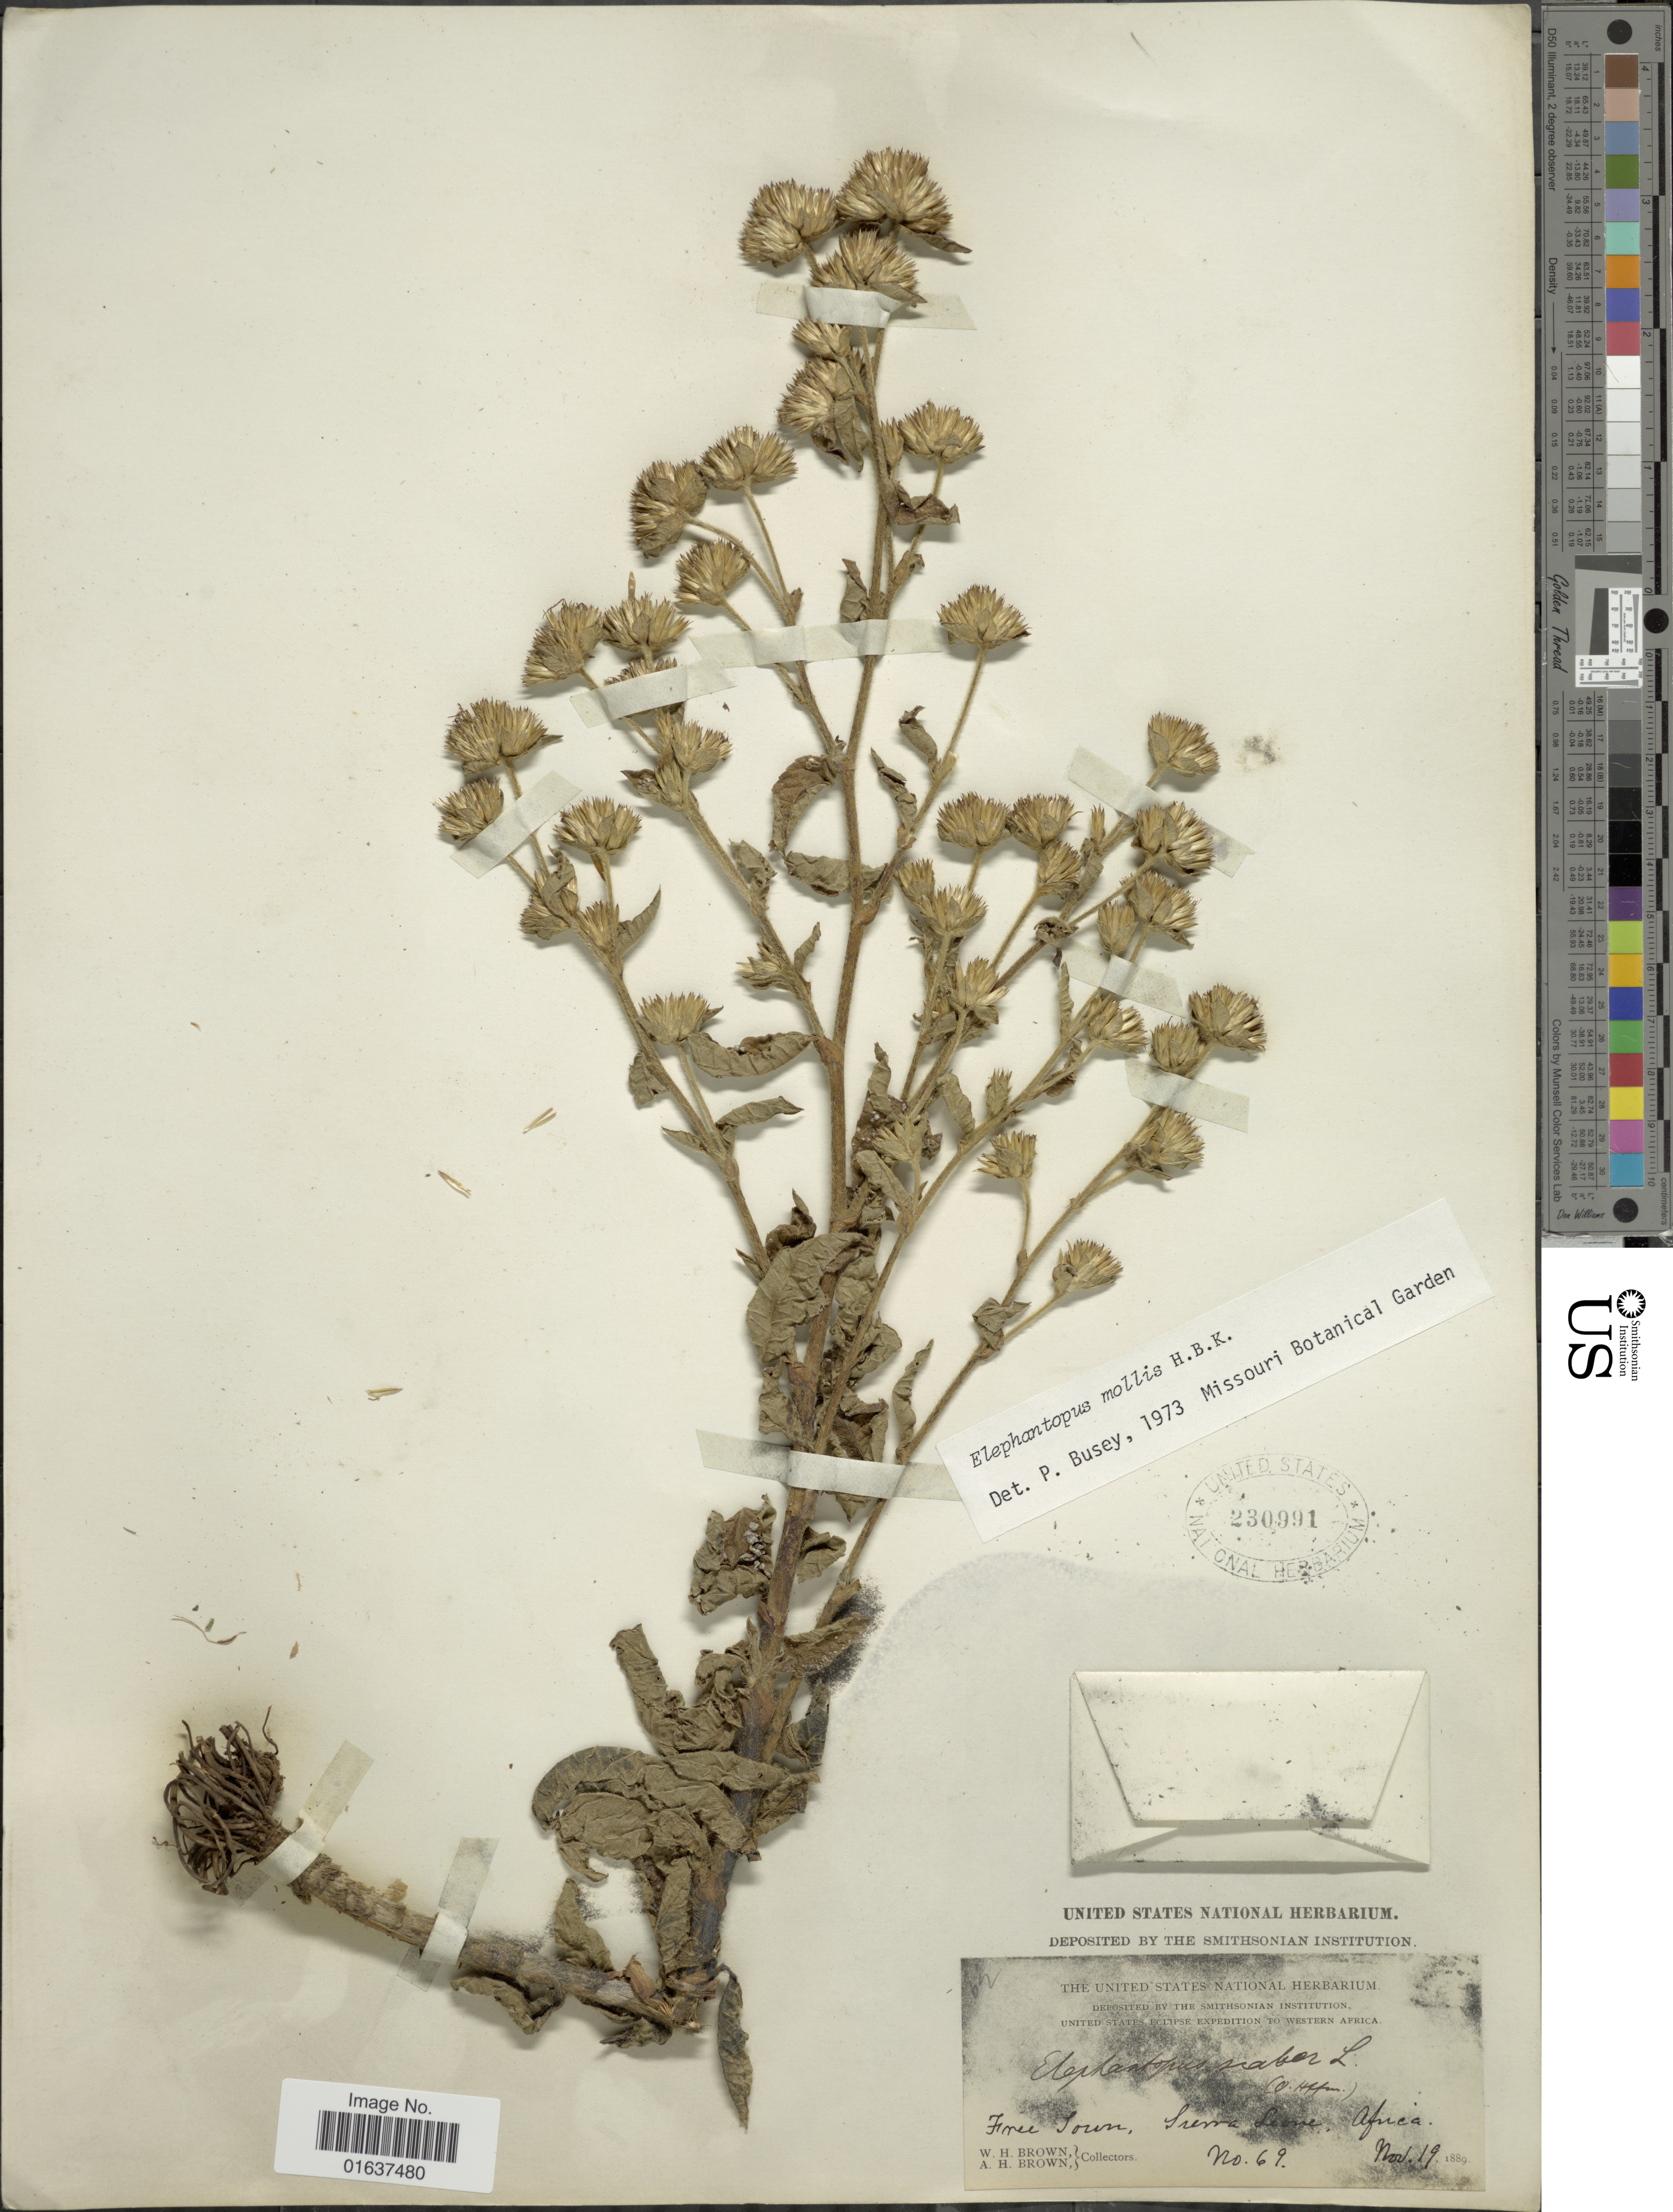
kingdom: Plantae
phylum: Tracheophyta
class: Magnoliopsida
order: Asterales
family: Asteraceae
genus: Elephantopus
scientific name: Elephantopus mollis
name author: Kunth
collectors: W. H. Brown & A. H. Brown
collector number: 69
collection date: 1889-11-19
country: Sierra Leone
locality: Sierra Leone, Africa.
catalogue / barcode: US 230991